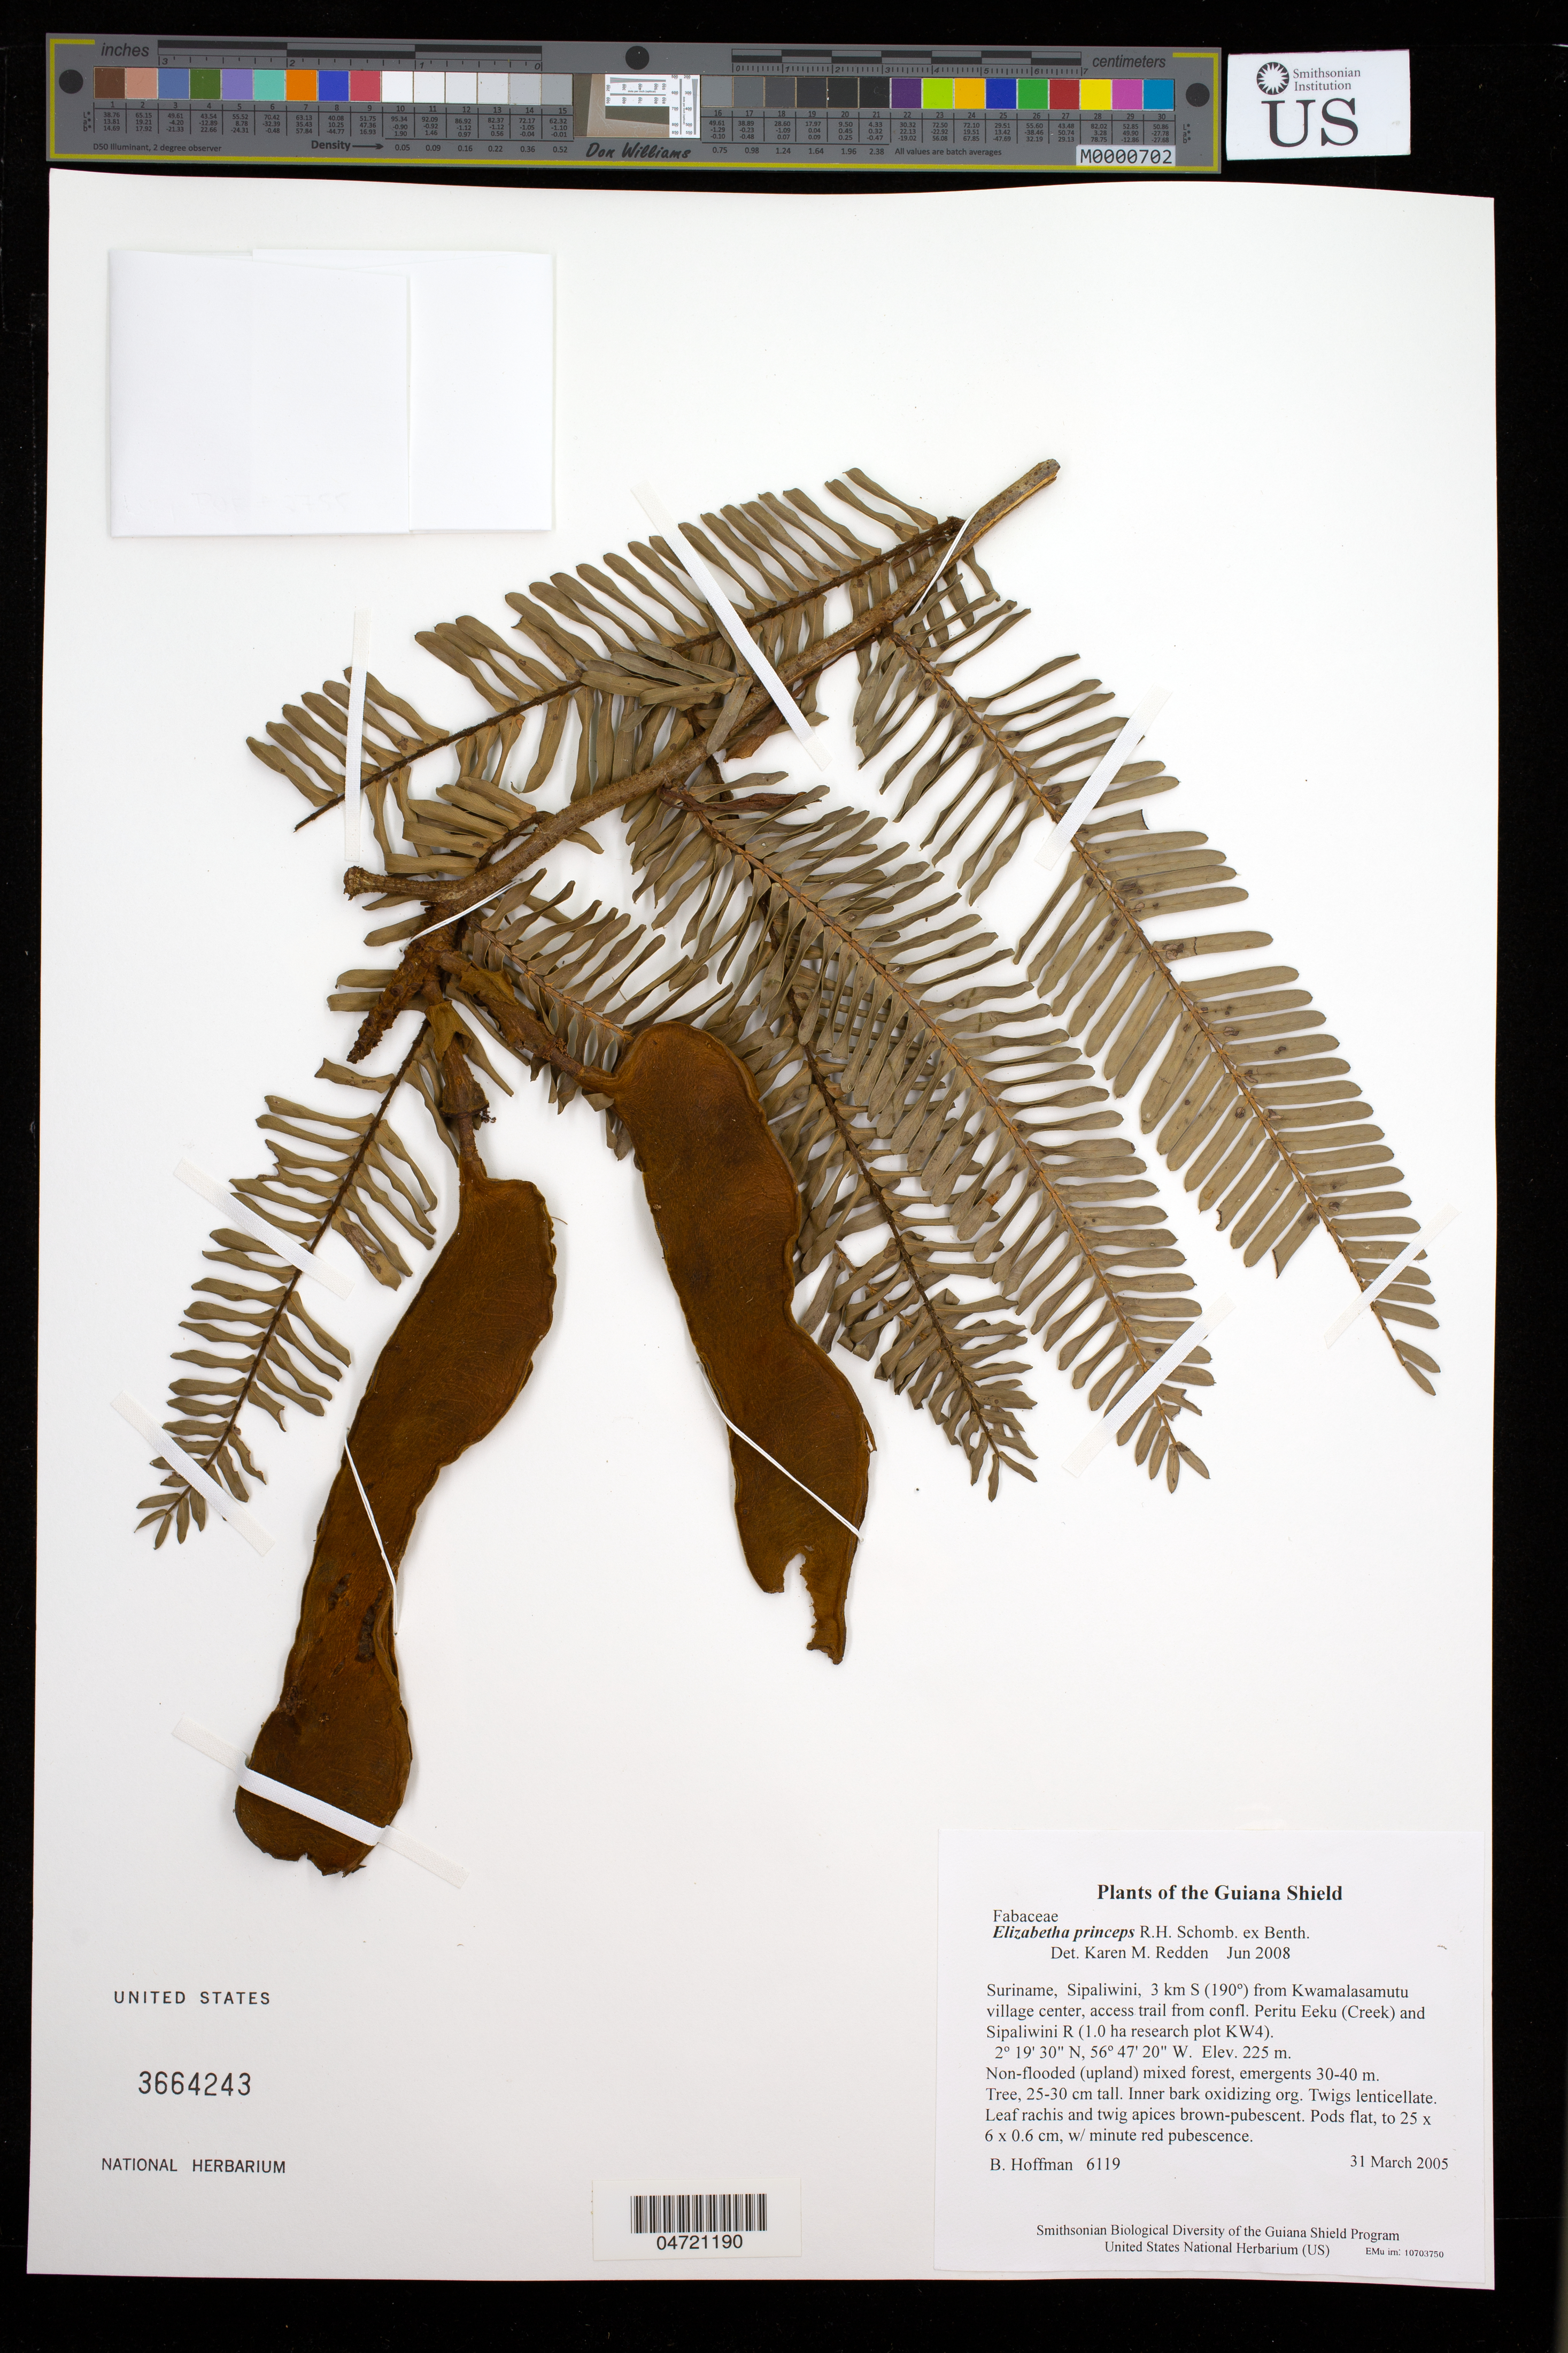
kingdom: Plantae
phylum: Tracheophyta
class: Magnoliopsida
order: Fabales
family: Fabaceae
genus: Elizabetha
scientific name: Elizabetha princeps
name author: R.H. Schomb. ex Benth.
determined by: Redden, K. M.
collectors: B. Hoffman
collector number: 6119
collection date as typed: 31 March 2005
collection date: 2005-03-31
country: Suriname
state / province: Sipaliwini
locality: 3 km S (190º) from Kwamalasamutu village center, access trail from confl. Peritu Eeku (Creek) and Sipaliwini R (1.0 ha research plot KW4)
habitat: Non-flooded (upland) mixed forest, emergents 30-40 m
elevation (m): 225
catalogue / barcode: US 3664243